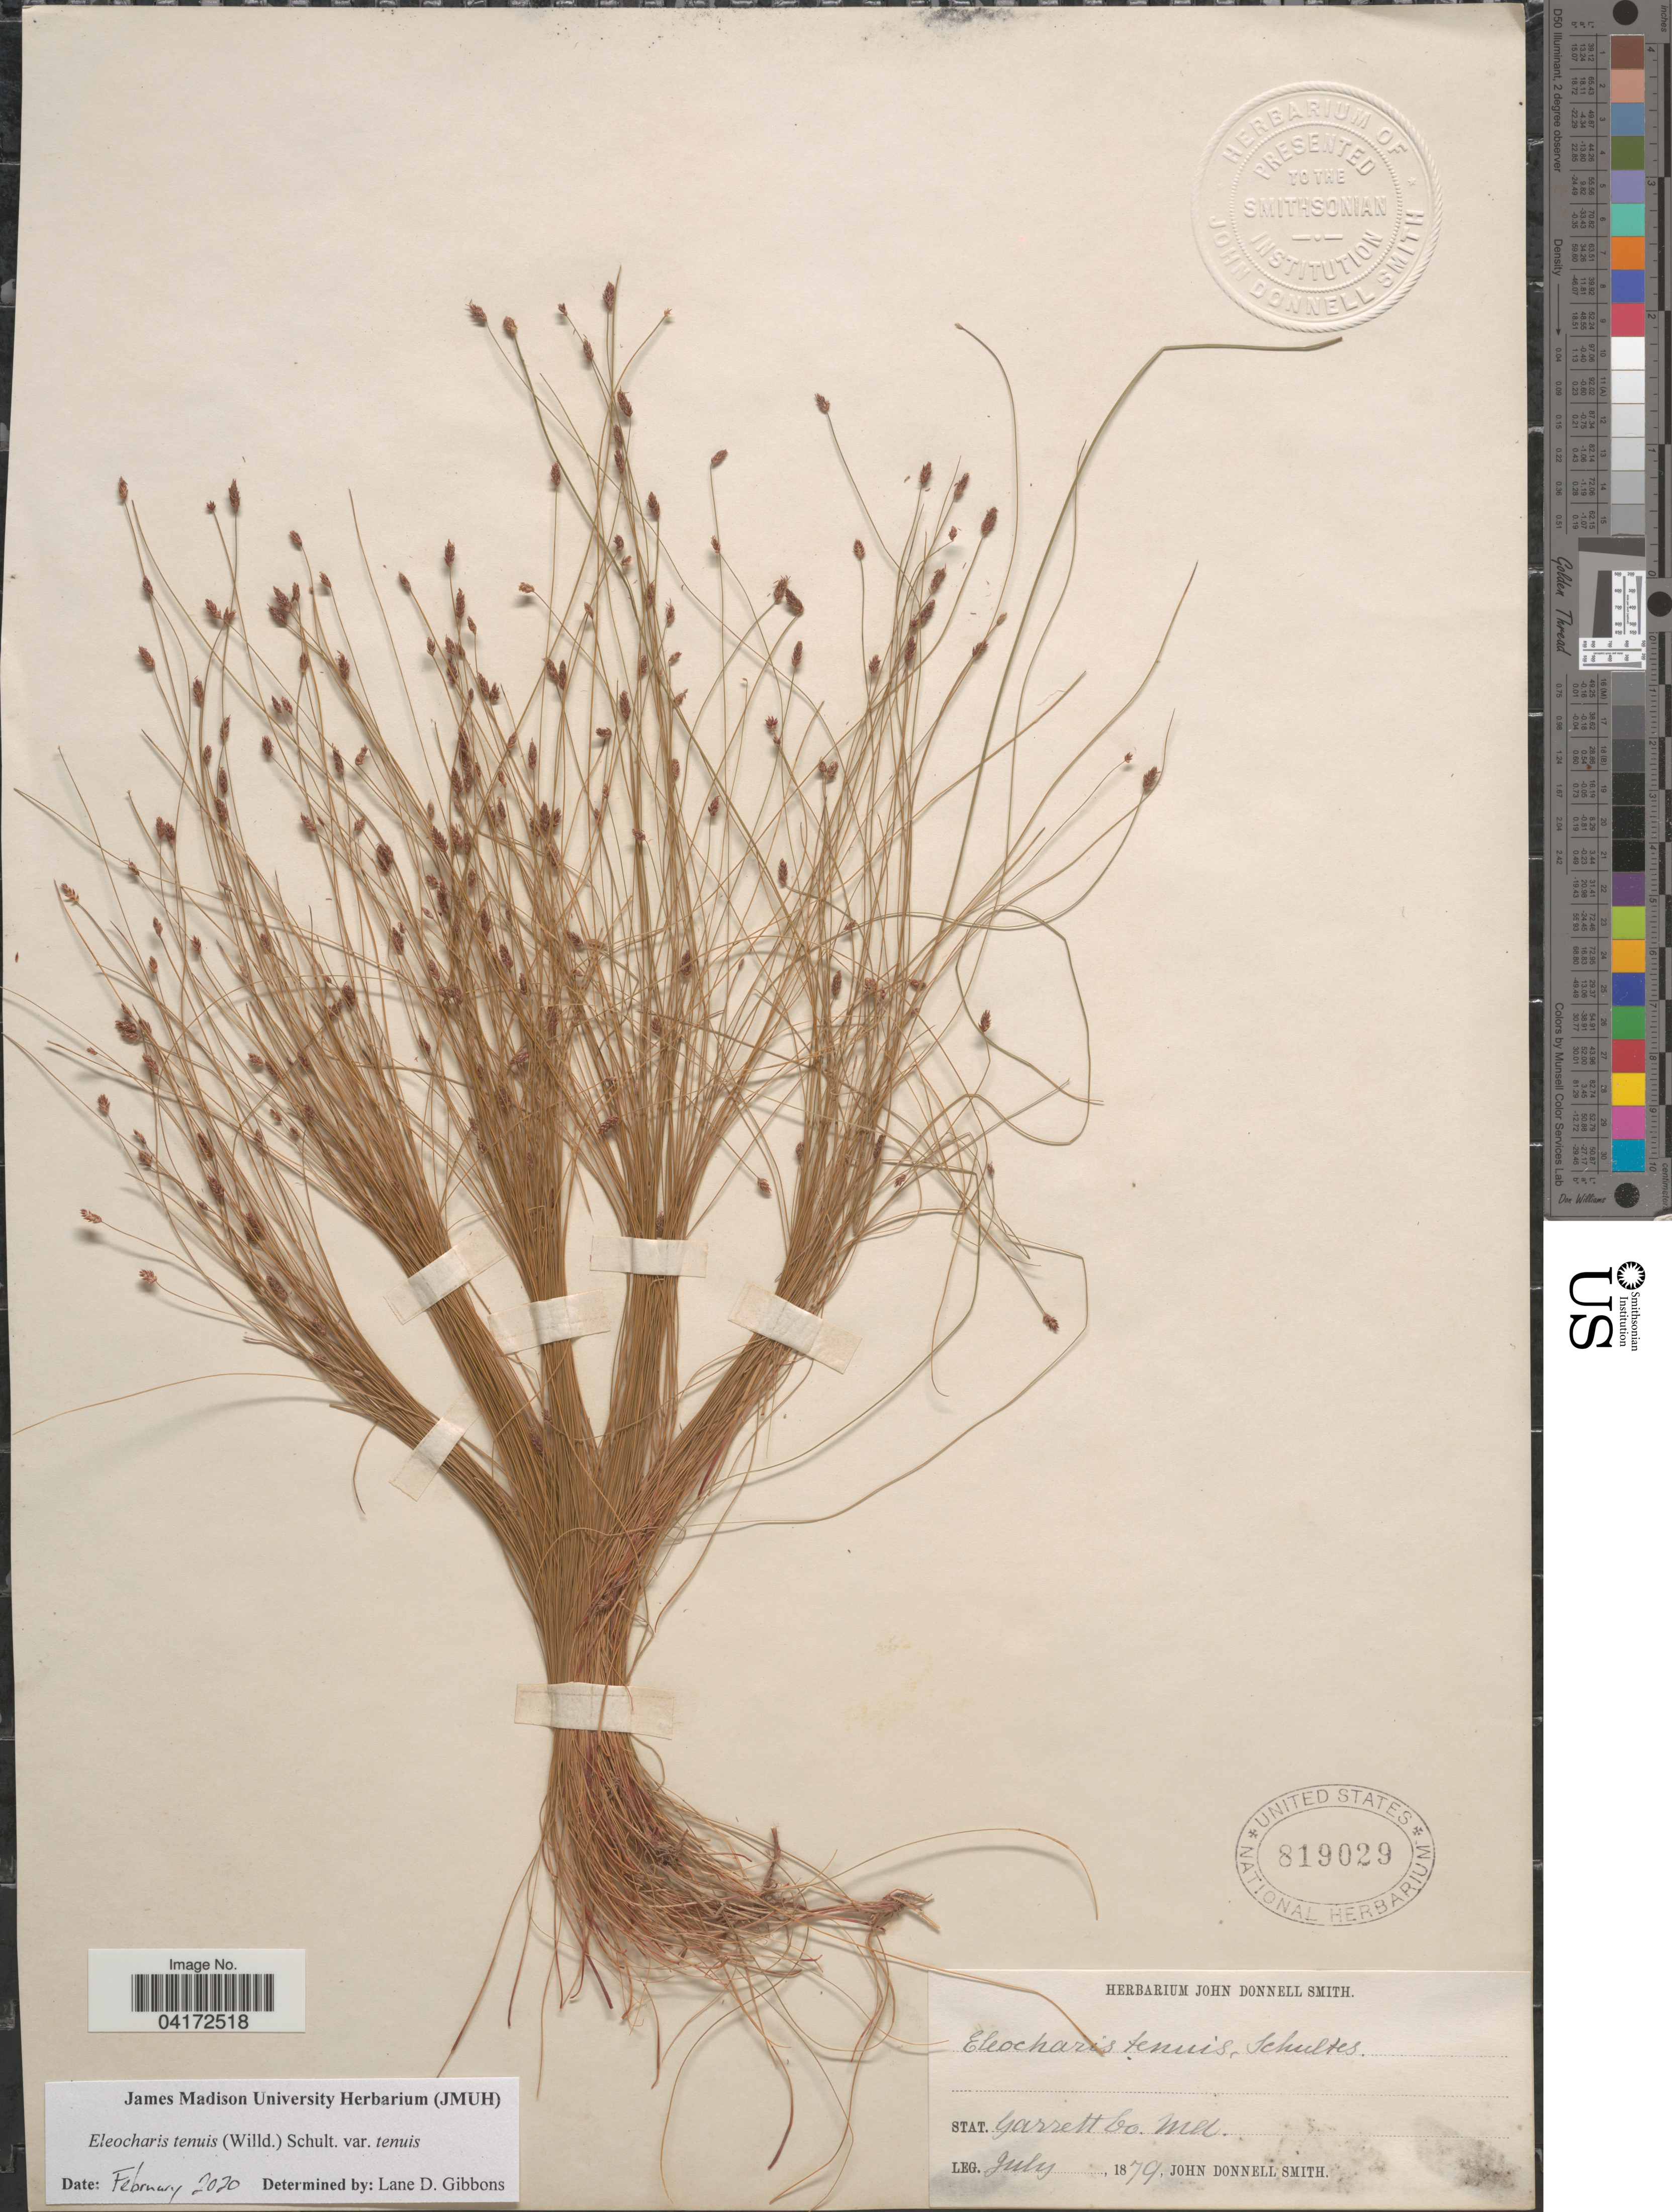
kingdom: Plantae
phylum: Tracheophyta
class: Liliopsida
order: Poales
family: Cyperaceae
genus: Eleocharis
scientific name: Eleocharis tenuis var. tenuis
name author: (Willd.) Schult.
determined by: Gibbons, Lane D.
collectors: J. Donnell Smith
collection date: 1879-07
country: United States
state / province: Maryland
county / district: Garrett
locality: Garrett Co.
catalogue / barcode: US 819029